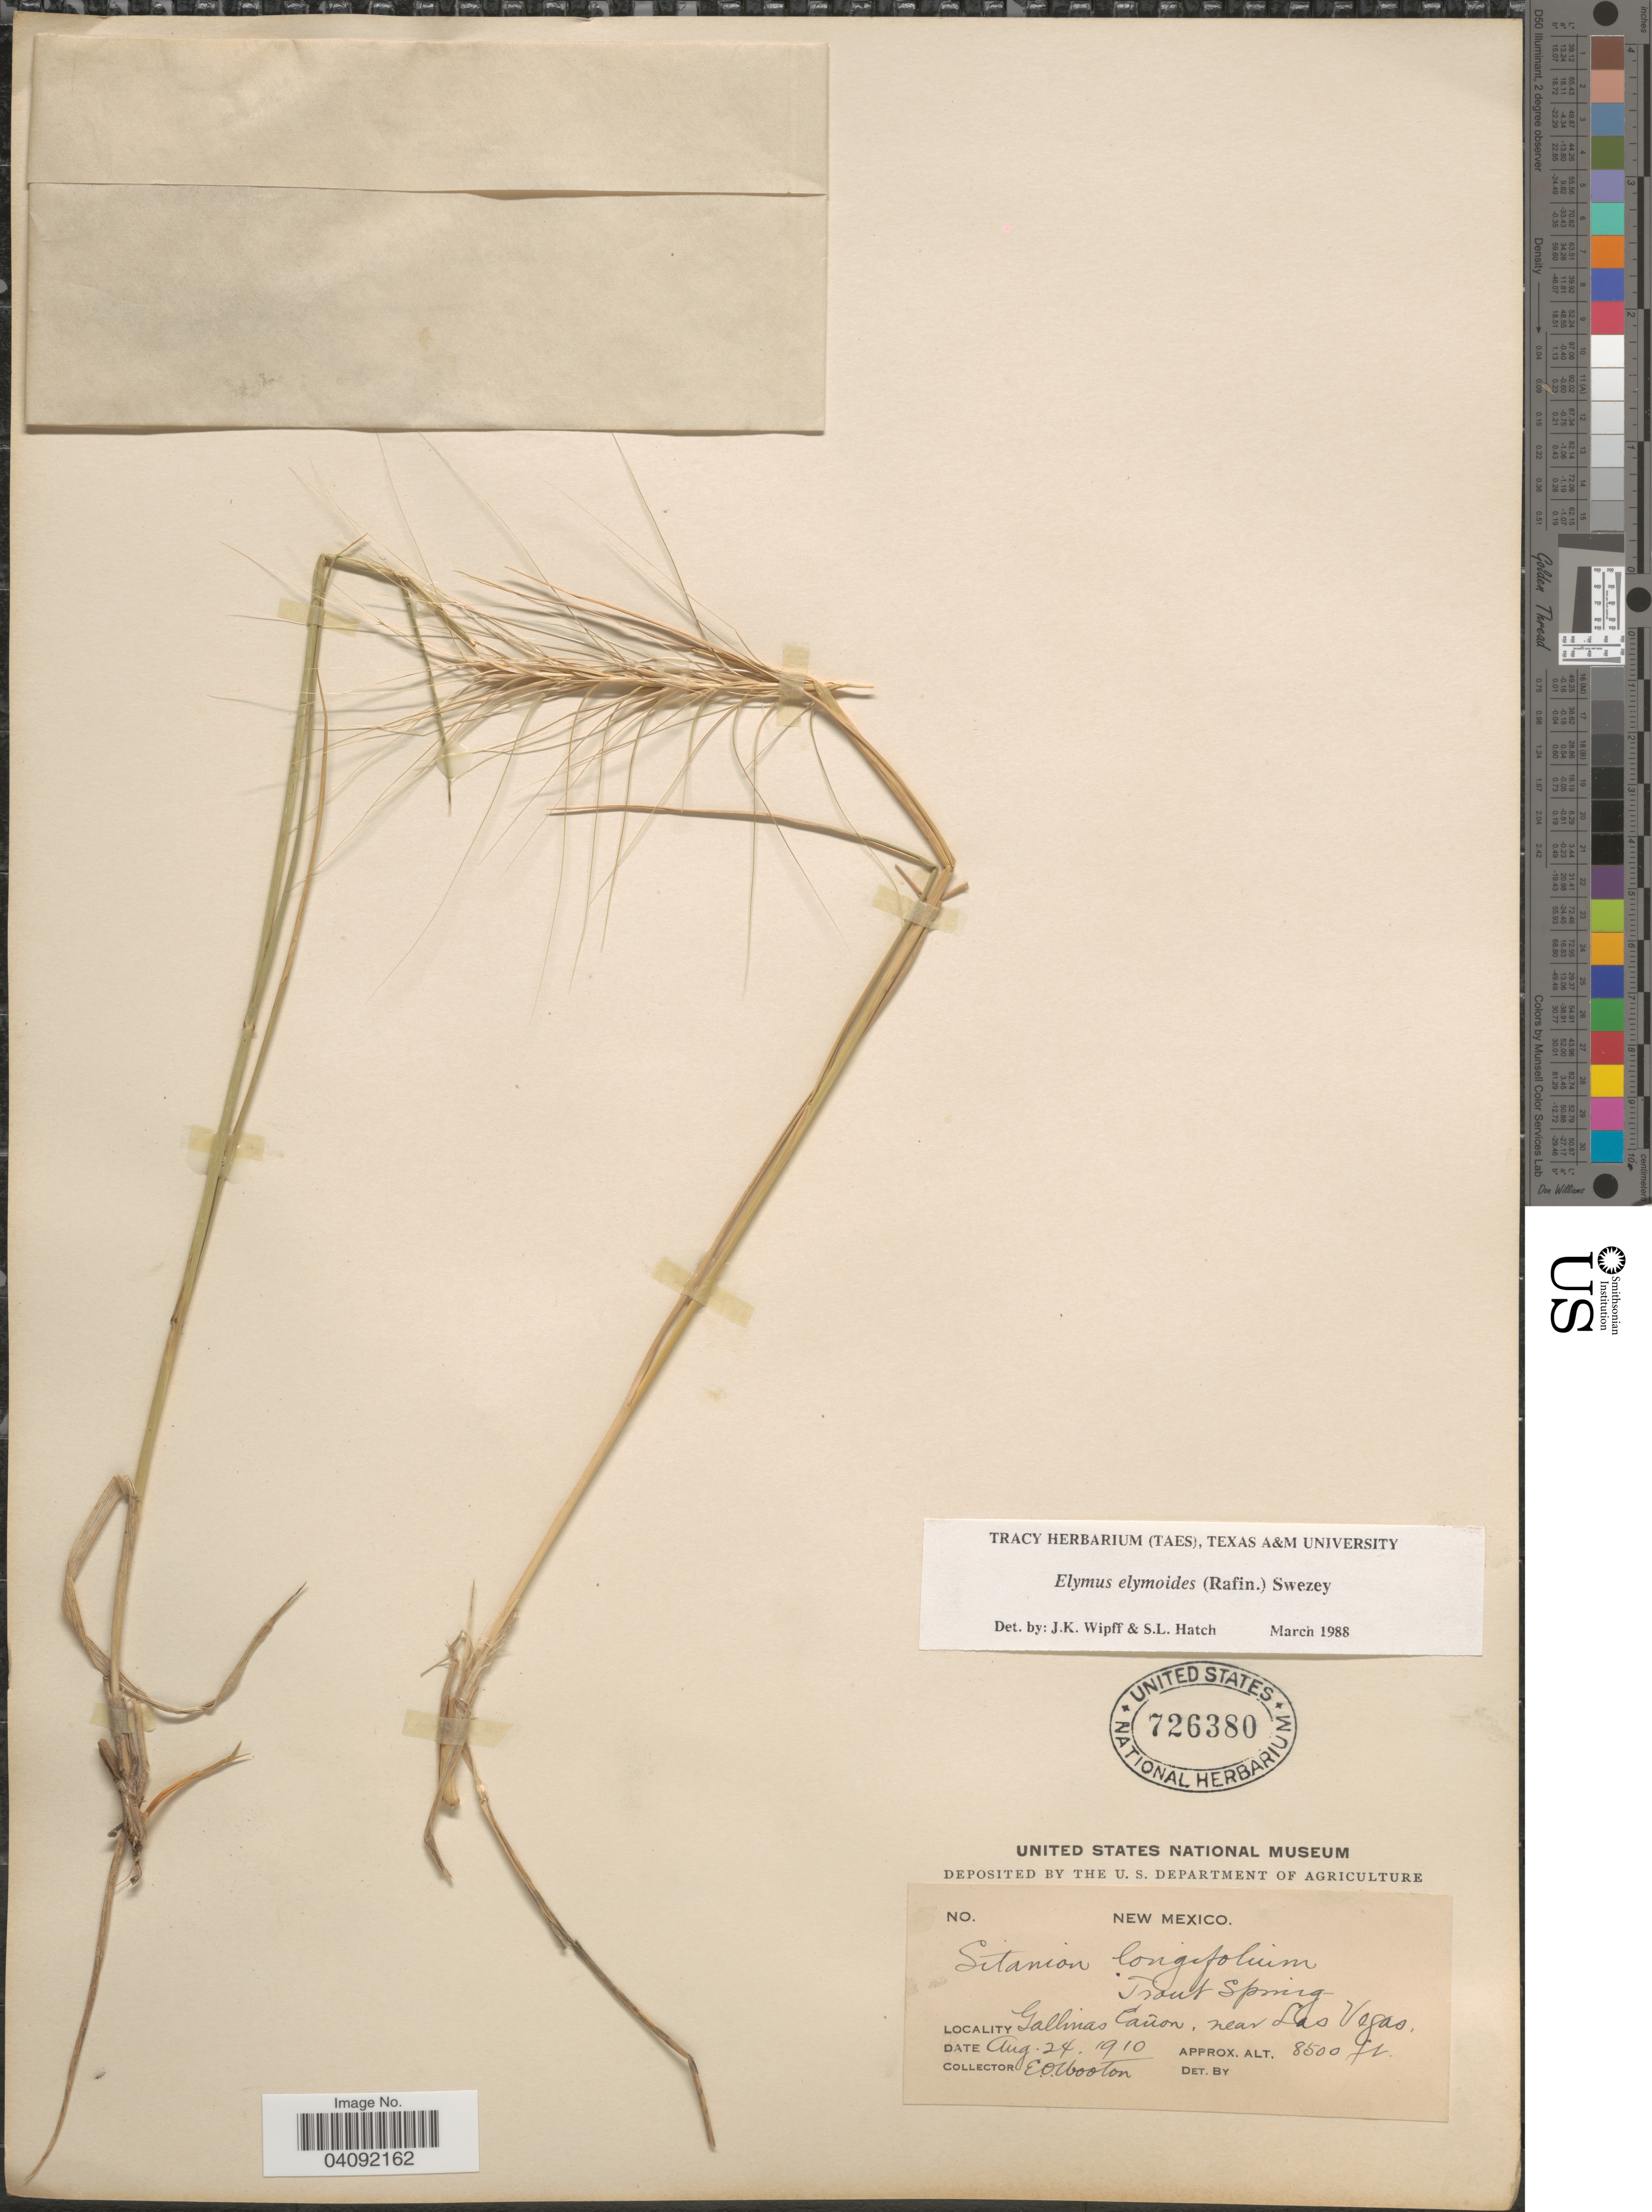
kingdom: Plantae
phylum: Tracheophyta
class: Liliopsida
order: Poales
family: Poaceae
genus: Elymus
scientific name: Elymus elymoides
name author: (Raf.) Swezey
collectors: E. O. Wooton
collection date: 1910-08-24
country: United States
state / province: New Mexico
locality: Trout Spring. Gallinas Cañon , near Las Vegas.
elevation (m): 2591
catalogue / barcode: US 726380